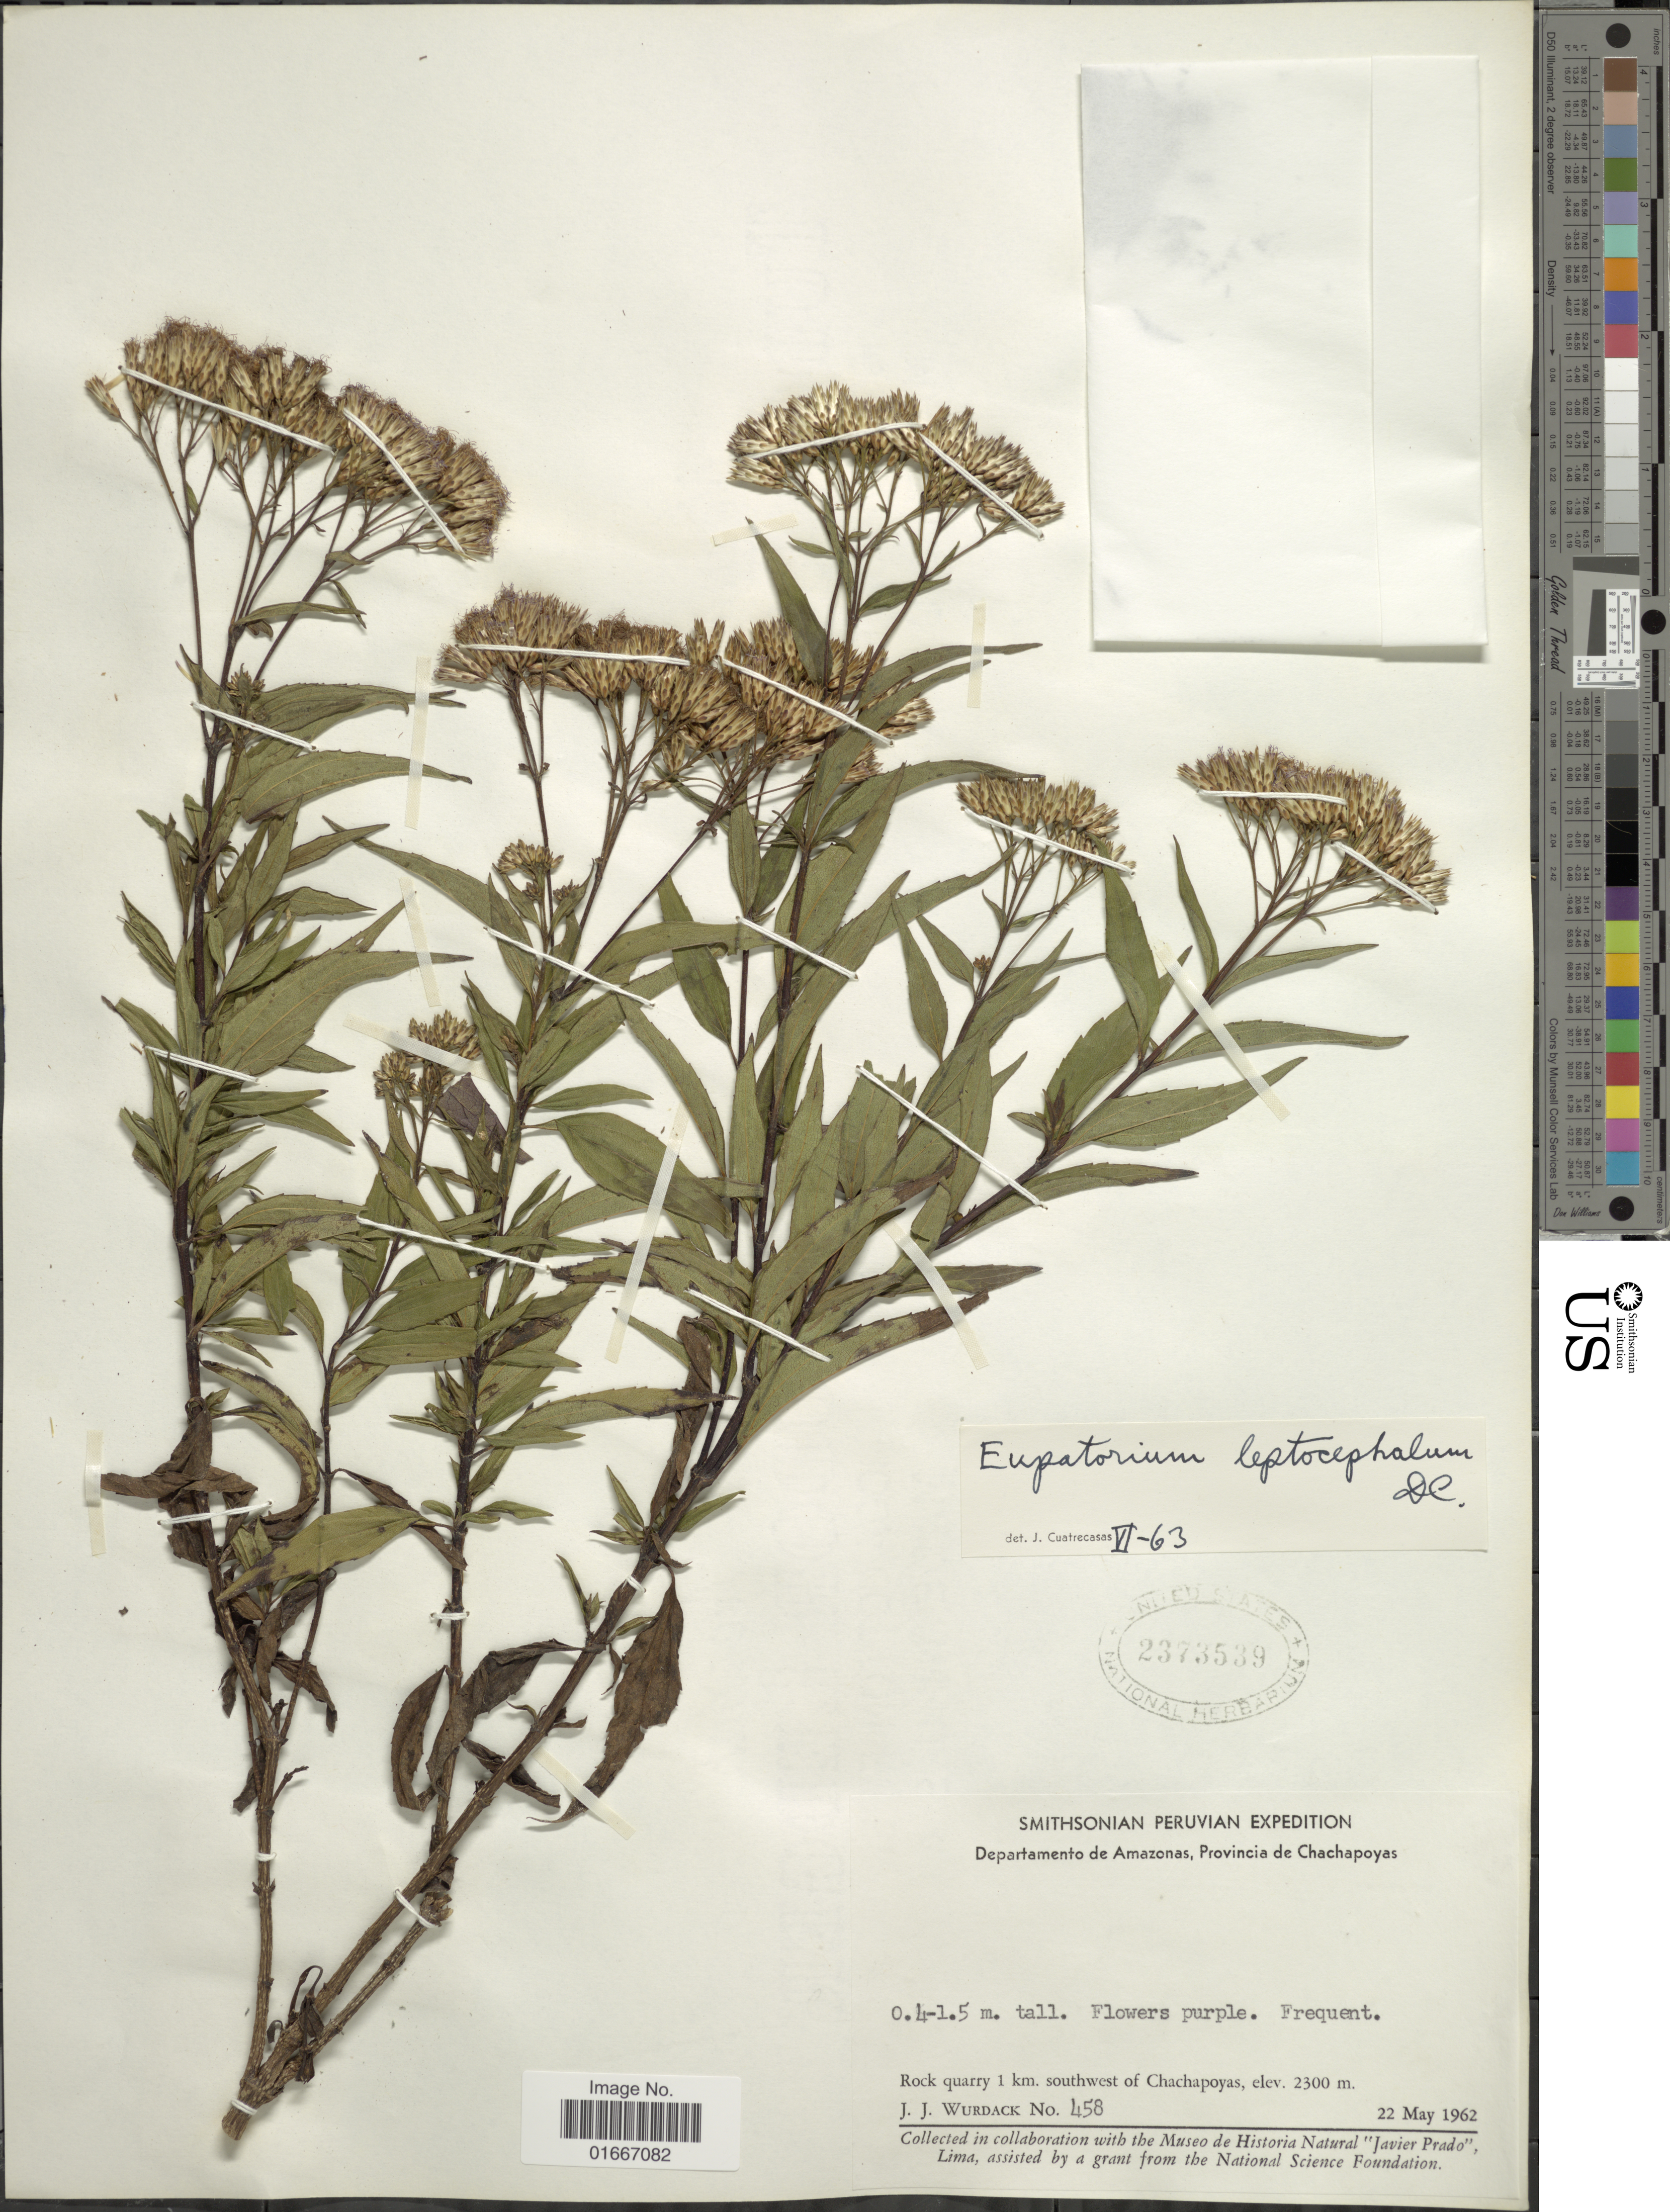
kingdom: Plantae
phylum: Tracheophyta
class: Magnoliopsida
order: Asterales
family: Asteraceae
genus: Chromolaena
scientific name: Chromolaena leptocephala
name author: (DC.) R.M. King & H. Rob.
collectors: J. J. Wurdack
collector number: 458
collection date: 1962-05-22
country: Peru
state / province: Amazonas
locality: Departamento de Amazonas, Provincia de Chachapoyas, Rock quarry 1 km. southwest of Chachapoyas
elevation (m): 2300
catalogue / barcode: US 2373539